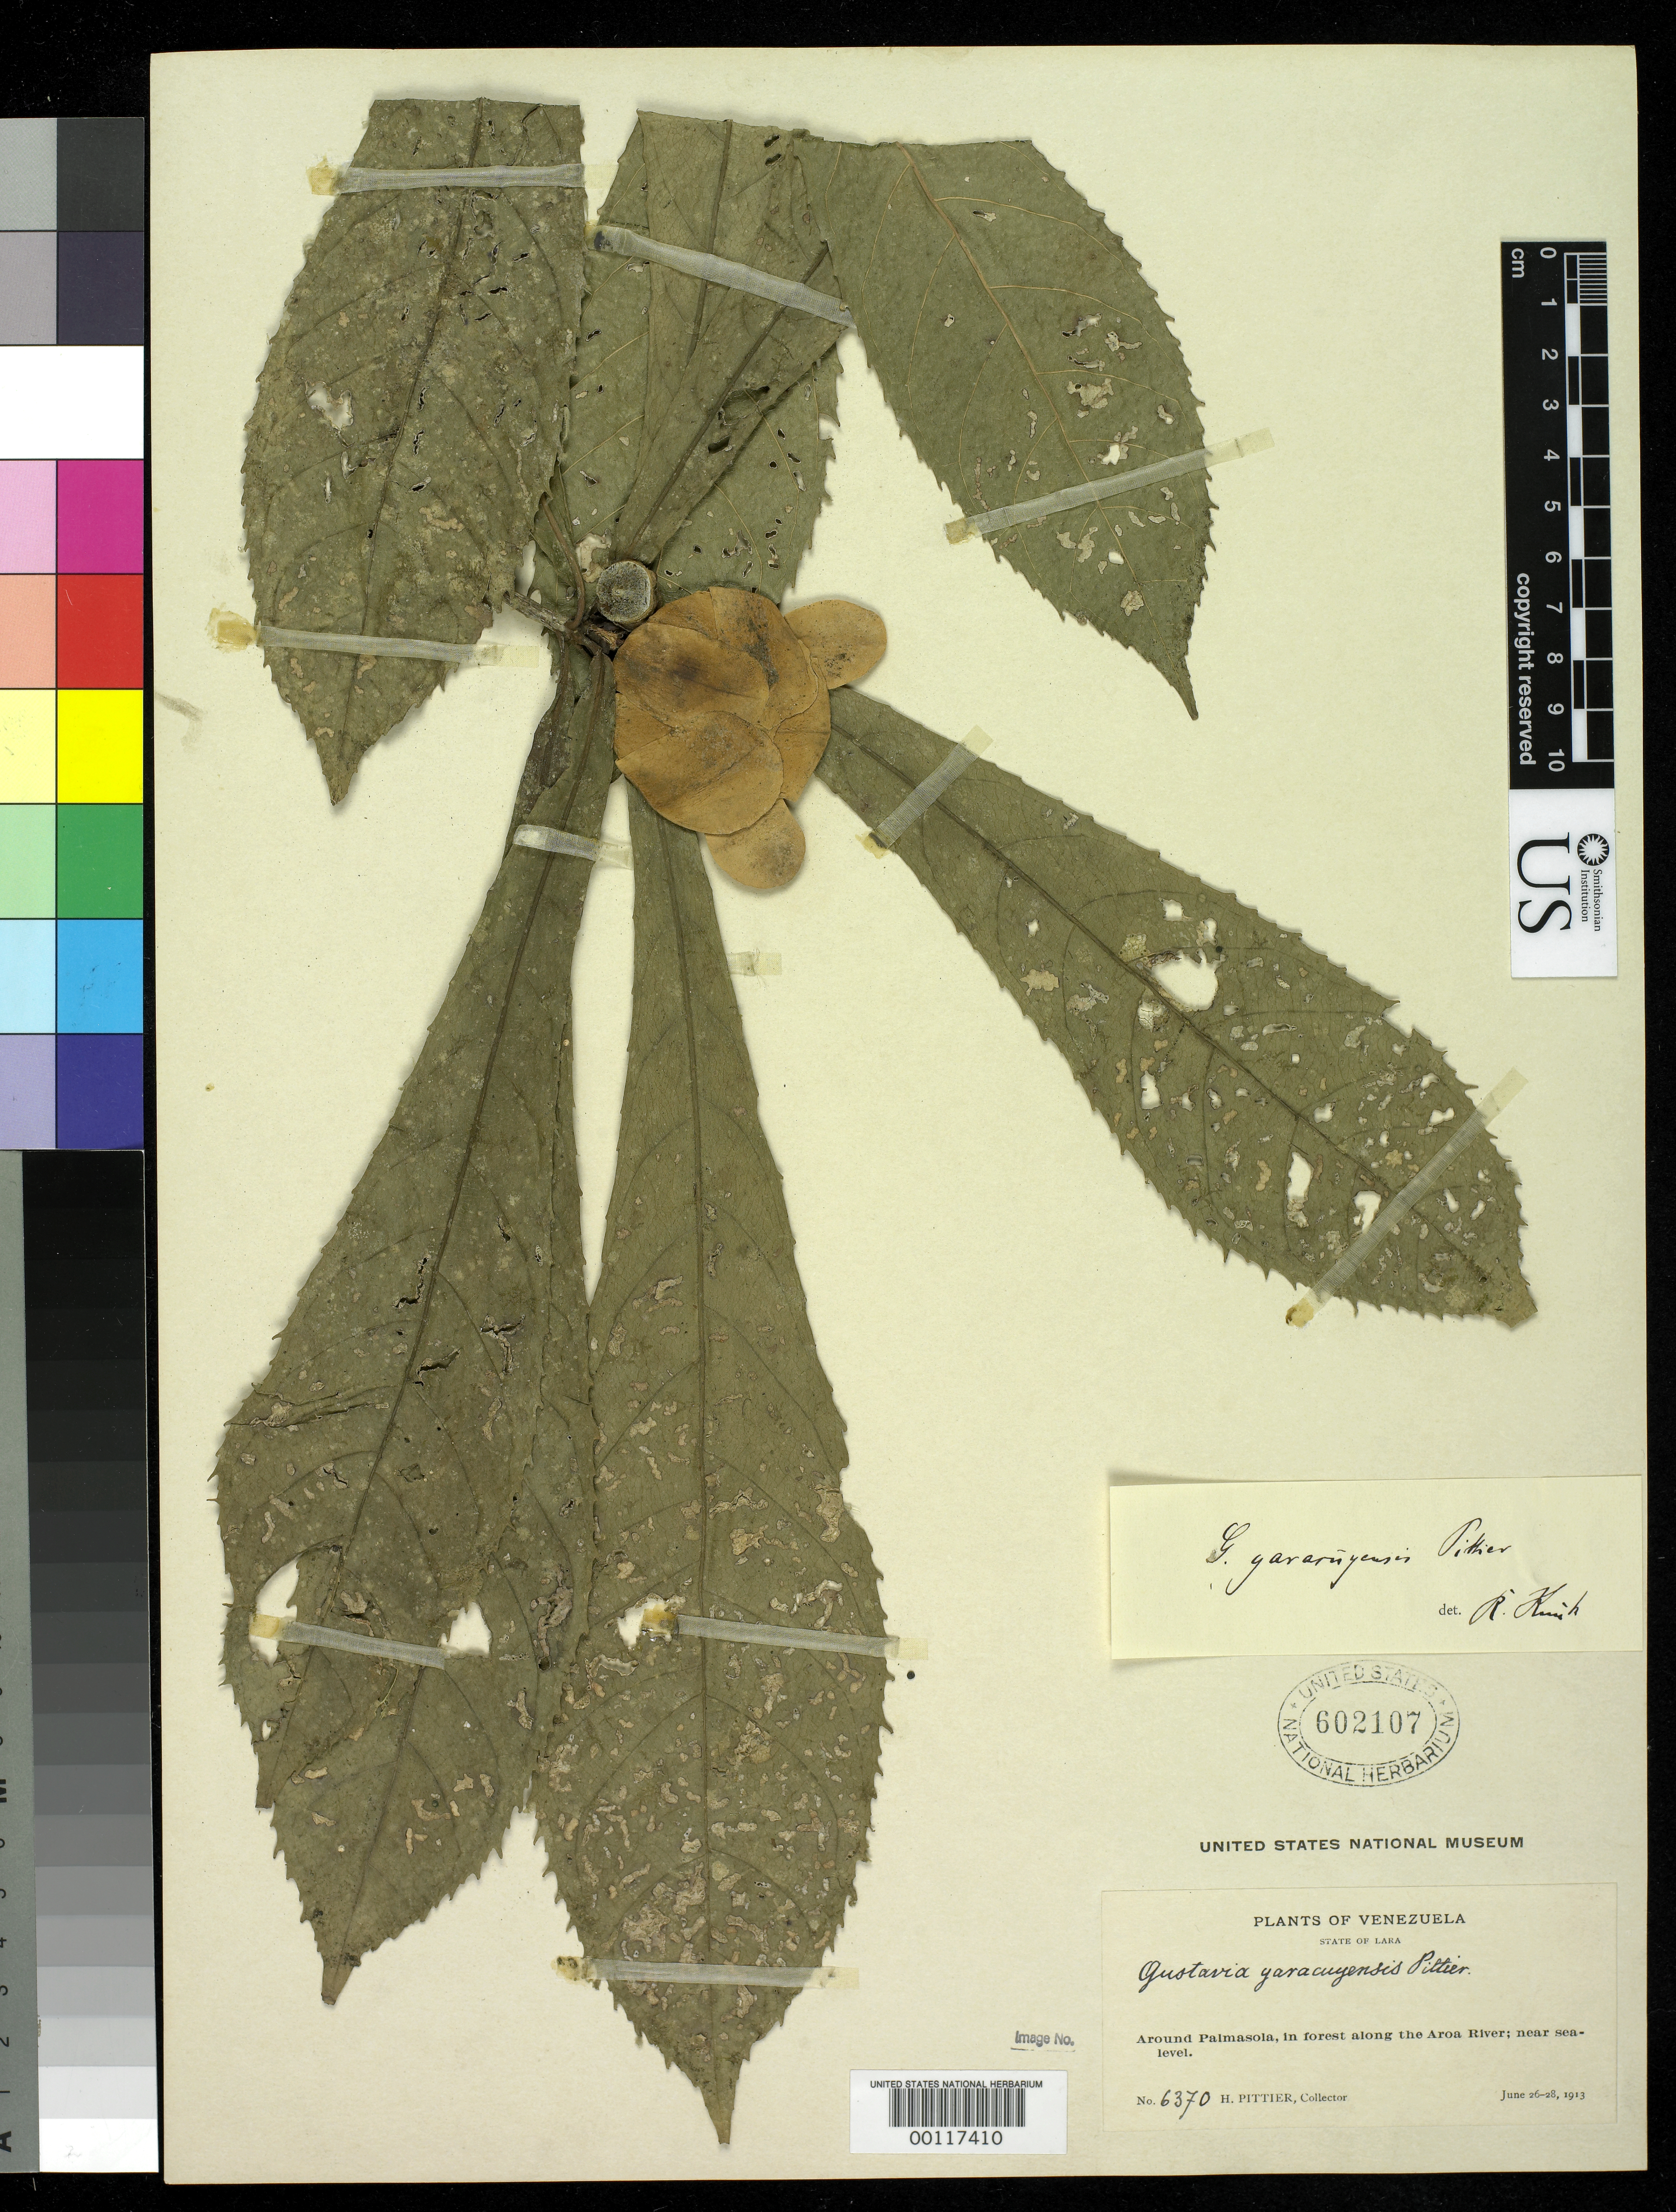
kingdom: Plantae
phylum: Tracheophyta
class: Magnoliopsida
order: Ericales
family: Lecythidaceae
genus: Gustavia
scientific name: Gustavia yaracuyensis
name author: Pittier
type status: Type Collection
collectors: H. F. Pittier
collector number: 6370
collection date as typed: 26 Jun 1913 to 28 Jun 1913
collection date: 1913-06-26/1913-06-28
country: Venezuela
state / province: Lara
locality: Around Palmasola, in forest along the Aroa River; near sea-level.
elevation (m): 0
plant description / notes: Currently accepted name as cited by Prance & Mori, 1979.; Sheet 2 of 2? One of two original sheets at US (USNH 602106, 602107). Prance & Mori (1979) cite "holotype" at US, but unclear whether both sheets comprise holotype.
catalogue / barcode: US 602107